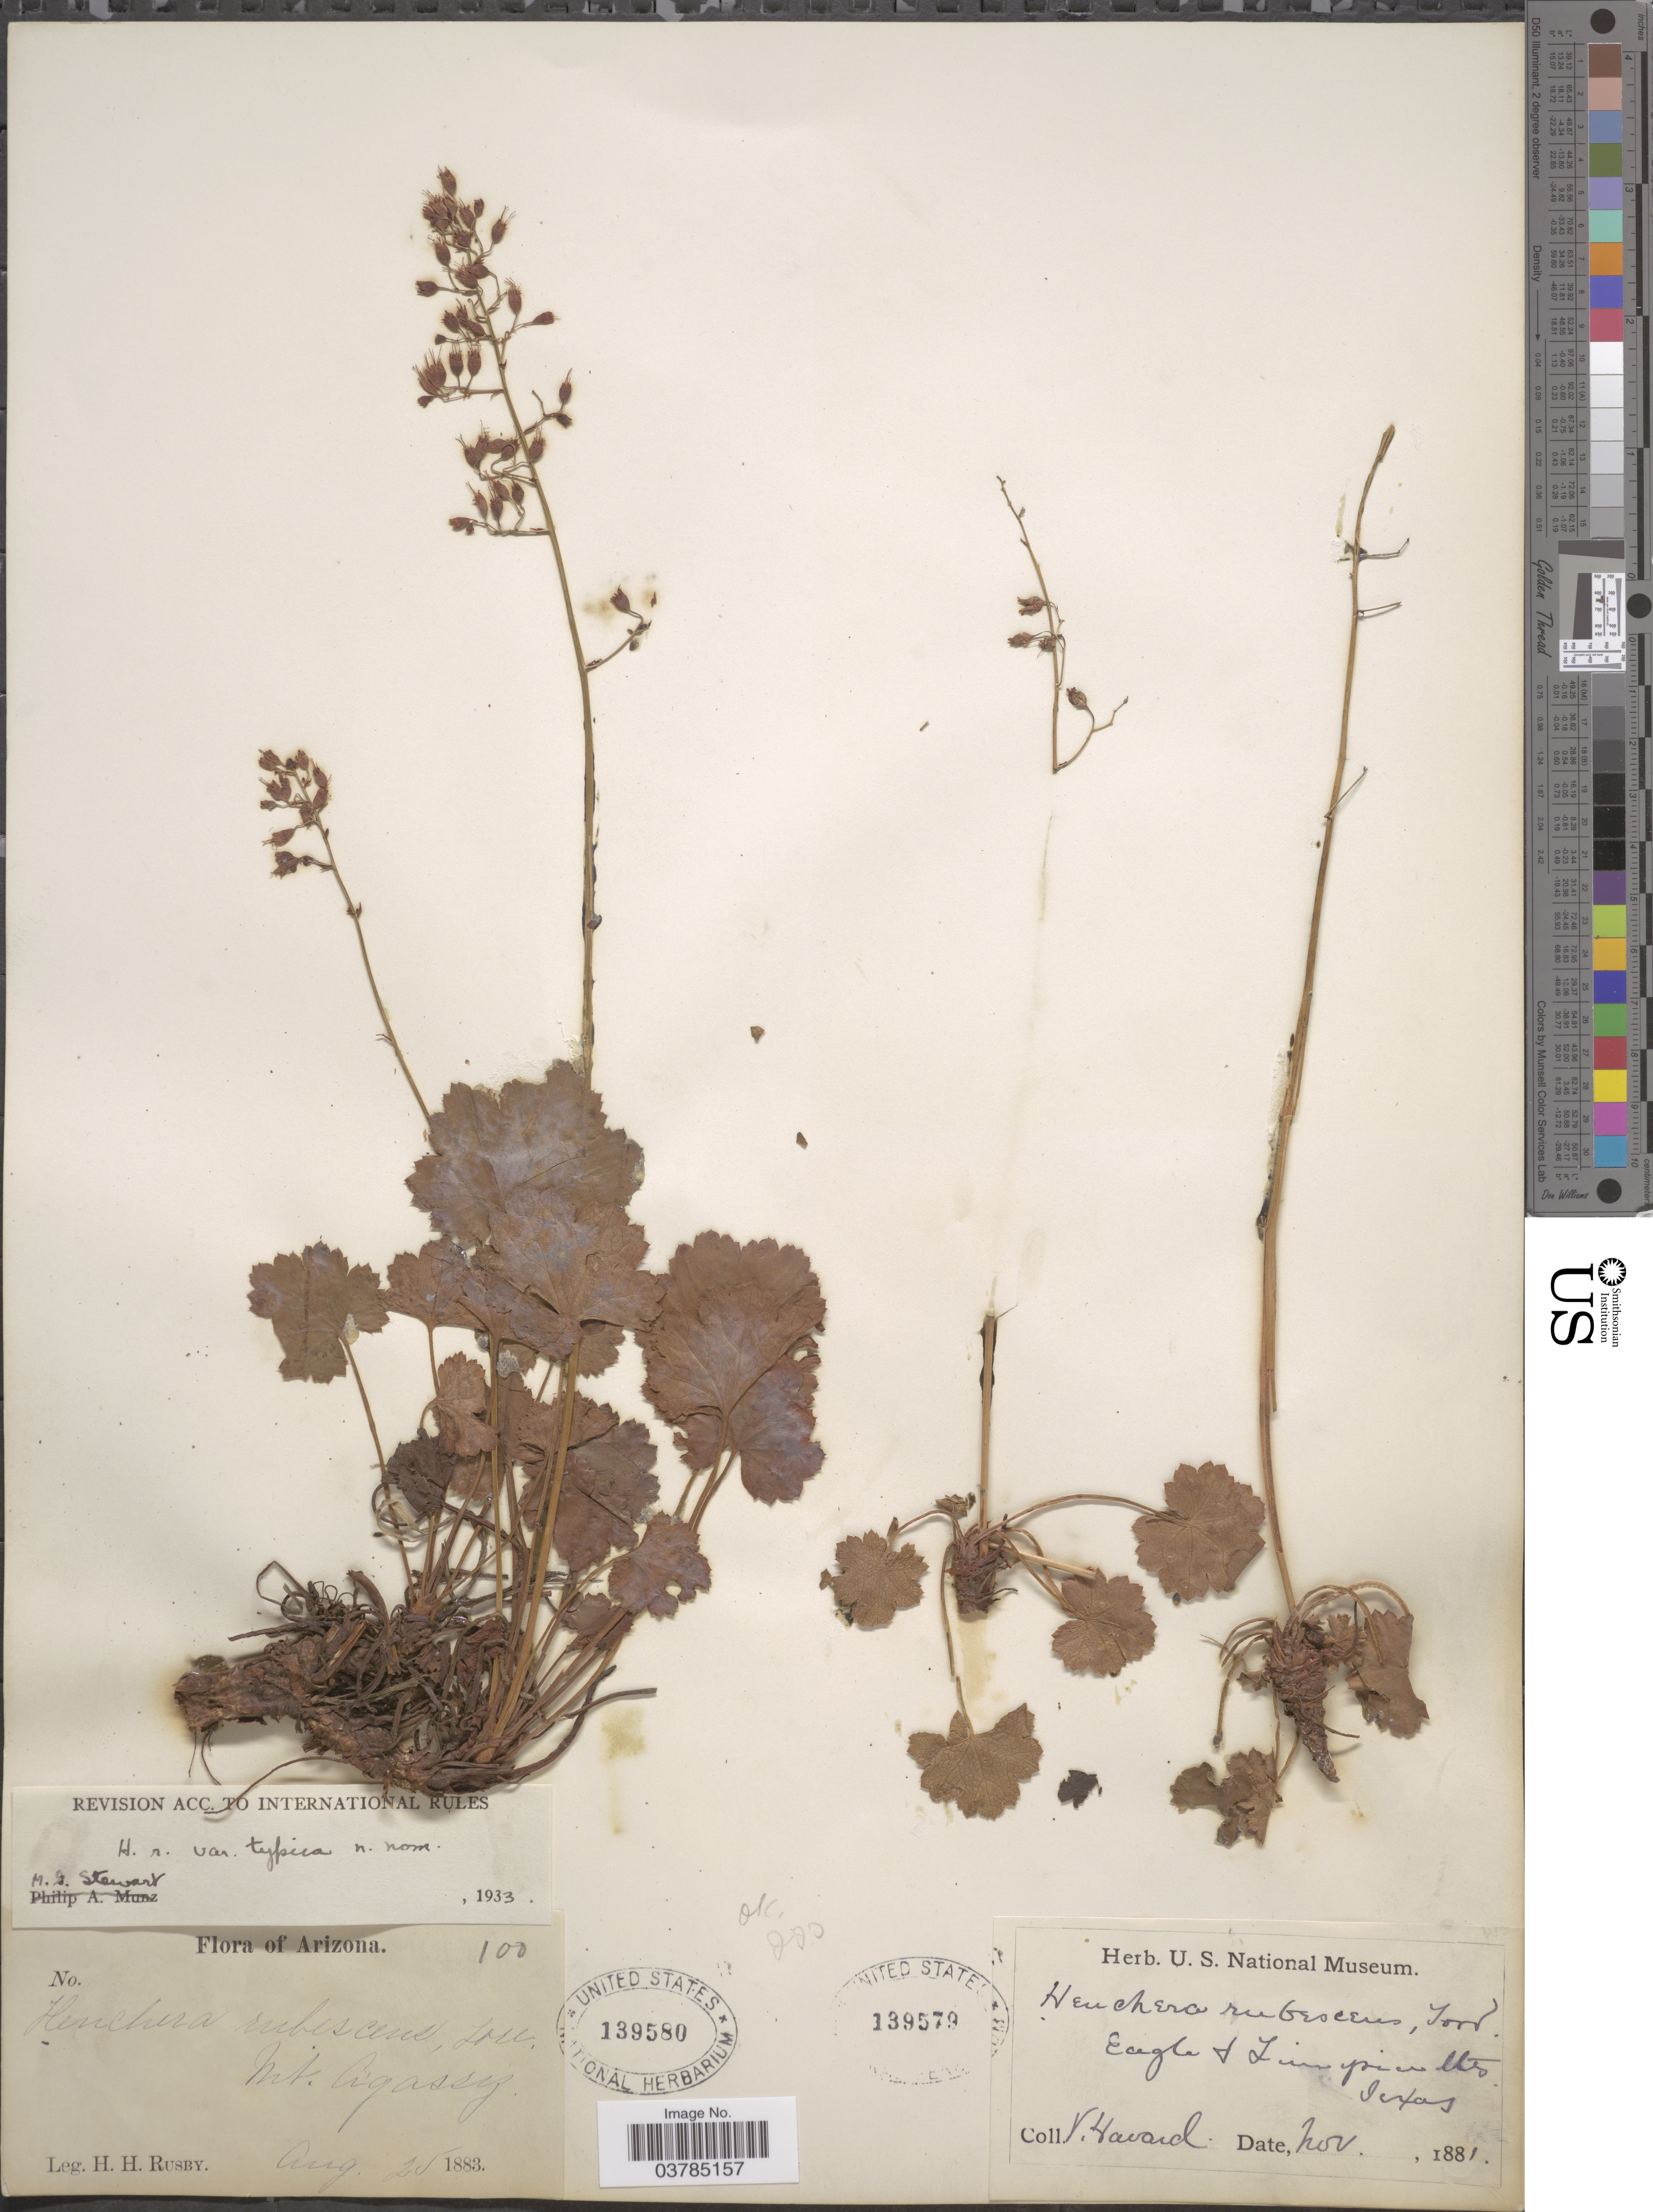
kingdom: Plantae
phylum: Tracheophyta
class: Magnoliopsida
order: Saxifragales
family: Saxifragaceae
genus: Heuchera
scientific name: Heuchera rubescens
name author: Torr.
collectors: H. H. Rusby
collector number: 100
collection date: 1883-08-25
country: United States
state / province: Arizona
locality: Mt. Agassiz.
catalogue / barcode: US 139580